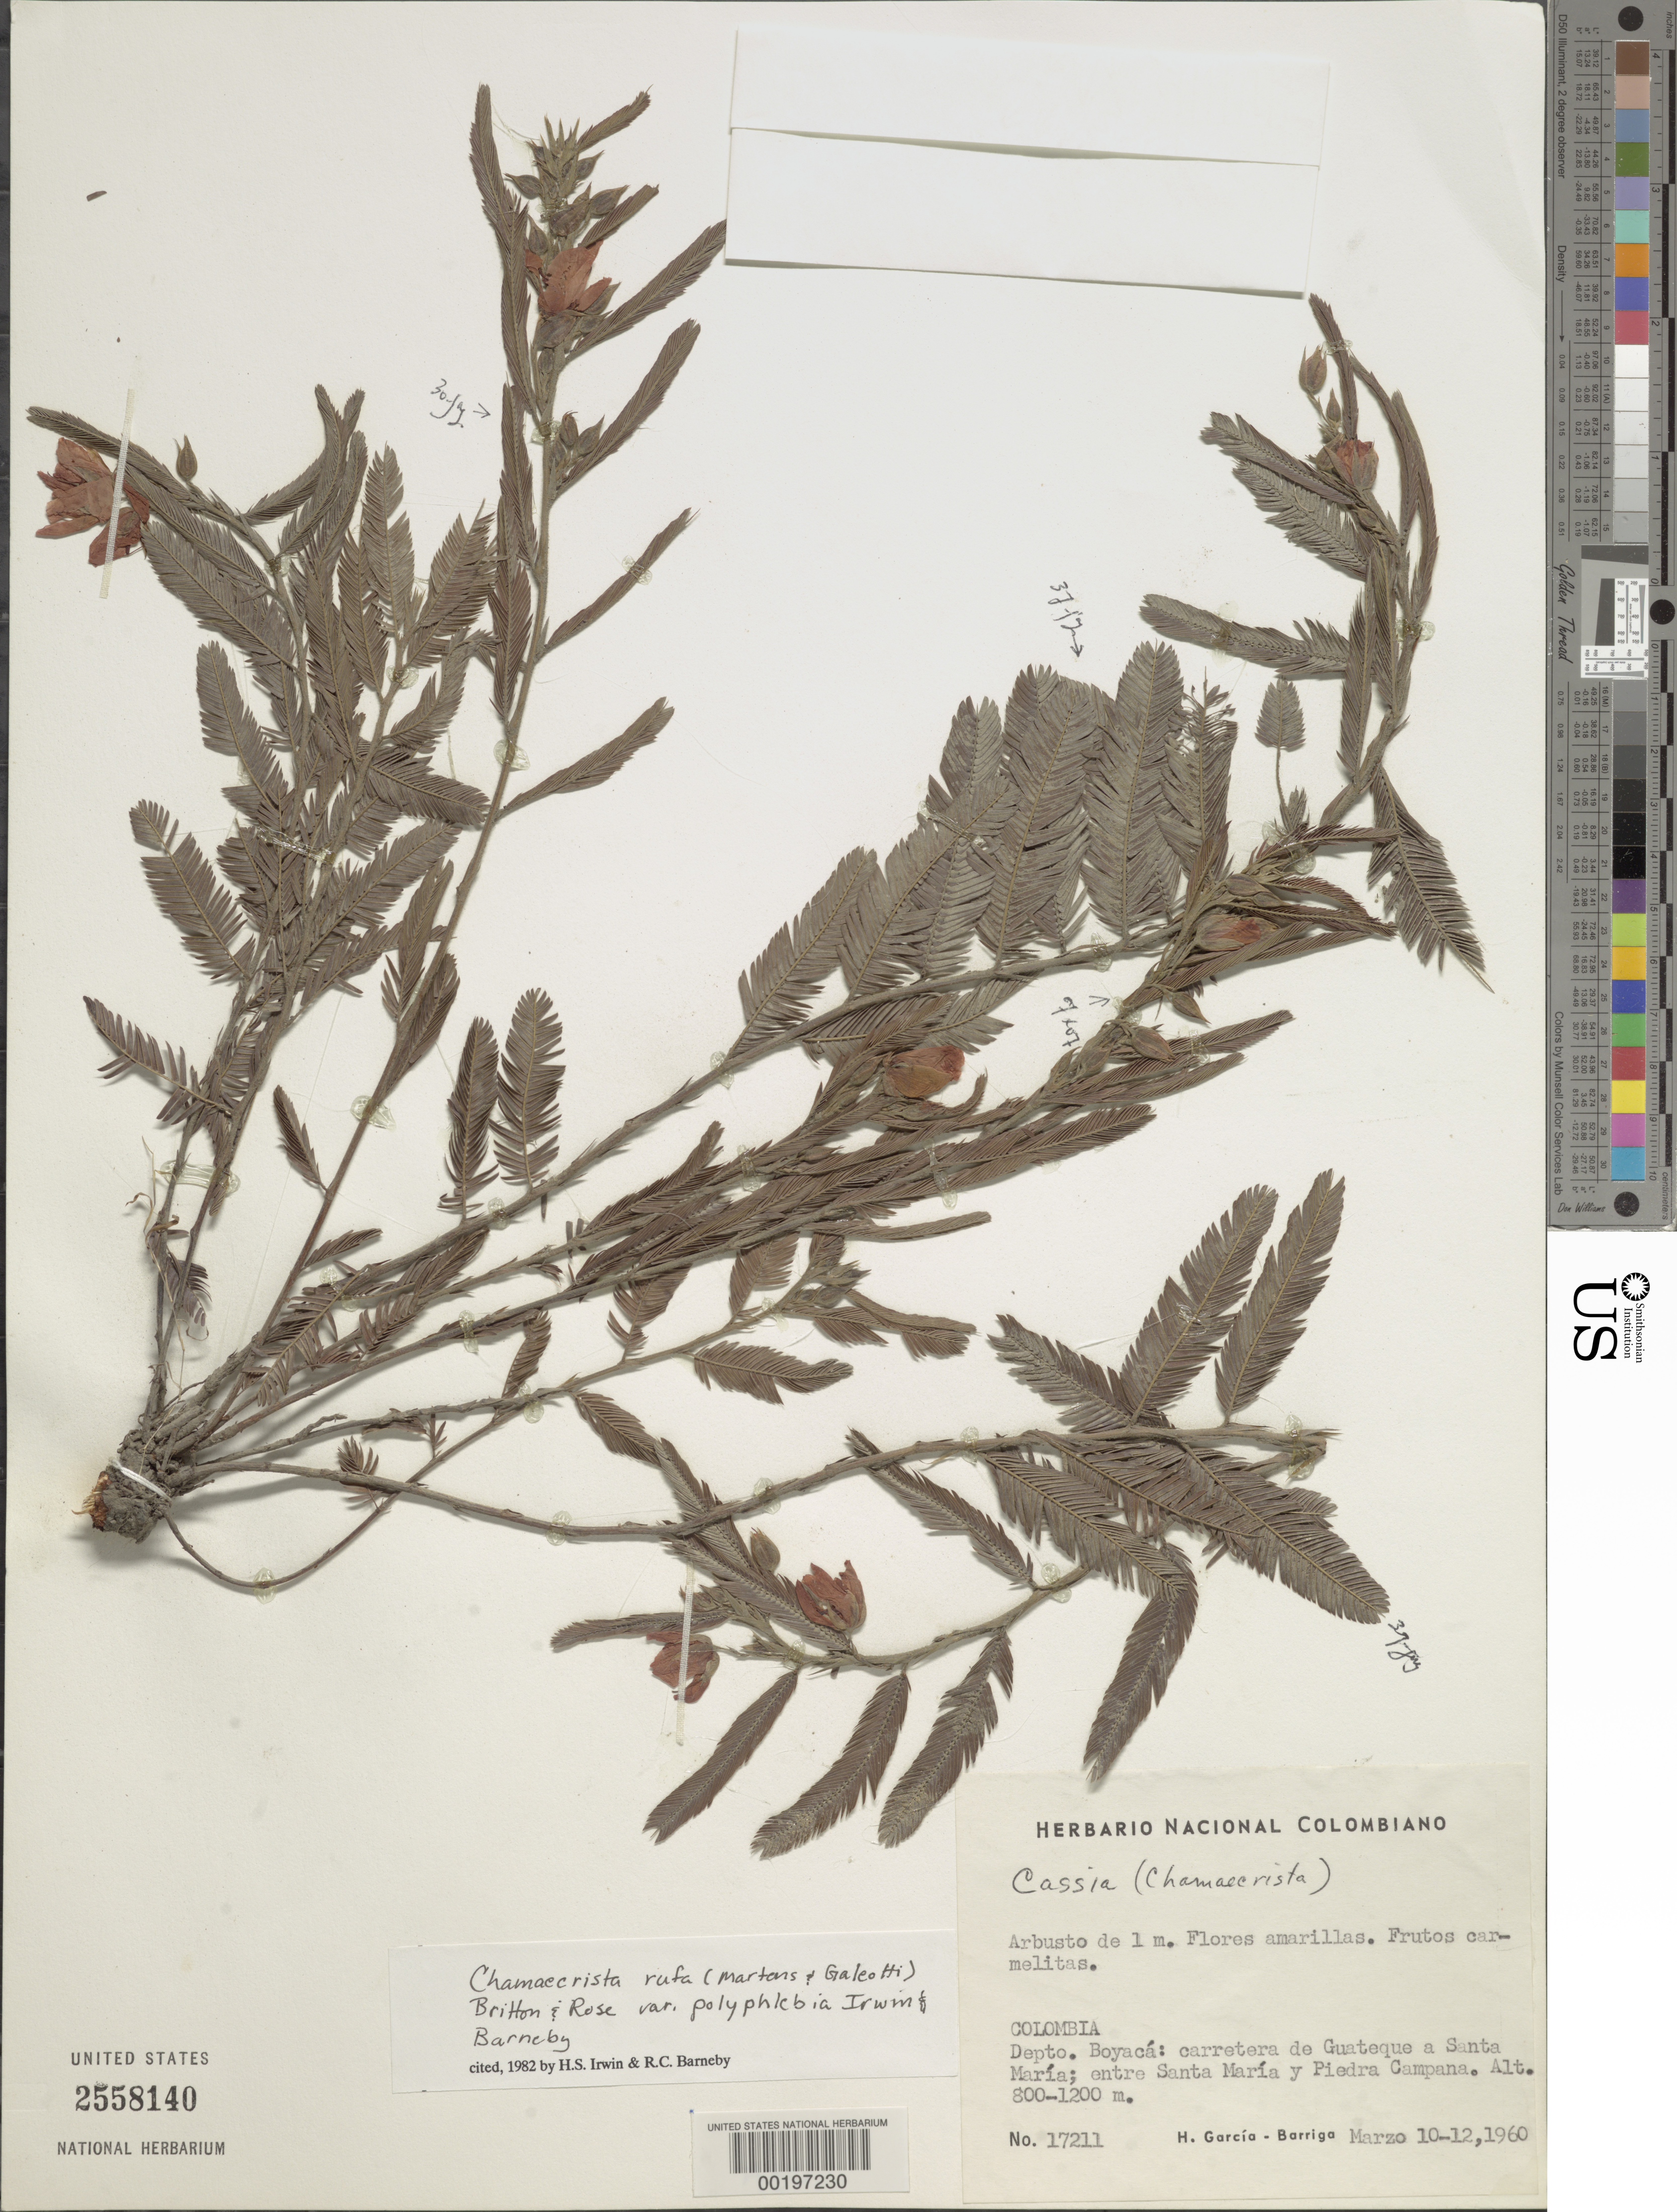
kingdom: Plantae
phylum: Tracheophyta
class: Magnoliopsida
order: Fabales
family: Fabaceae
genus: Chamaecrista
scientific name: Chamaecrista rufa var. polyphlebia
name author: H.S. Irwin & Barneby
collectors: H. García Barriga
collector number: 17211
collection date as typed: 10 Mar 1960 to 12 Mar 1960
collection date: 1960-03-10/1960-03-12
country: Colombia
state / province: Boyacá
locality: Carretera de Guateque a Santa Maria; entre Santa y Piedra Campana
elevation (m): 800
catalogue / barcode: US 2558140